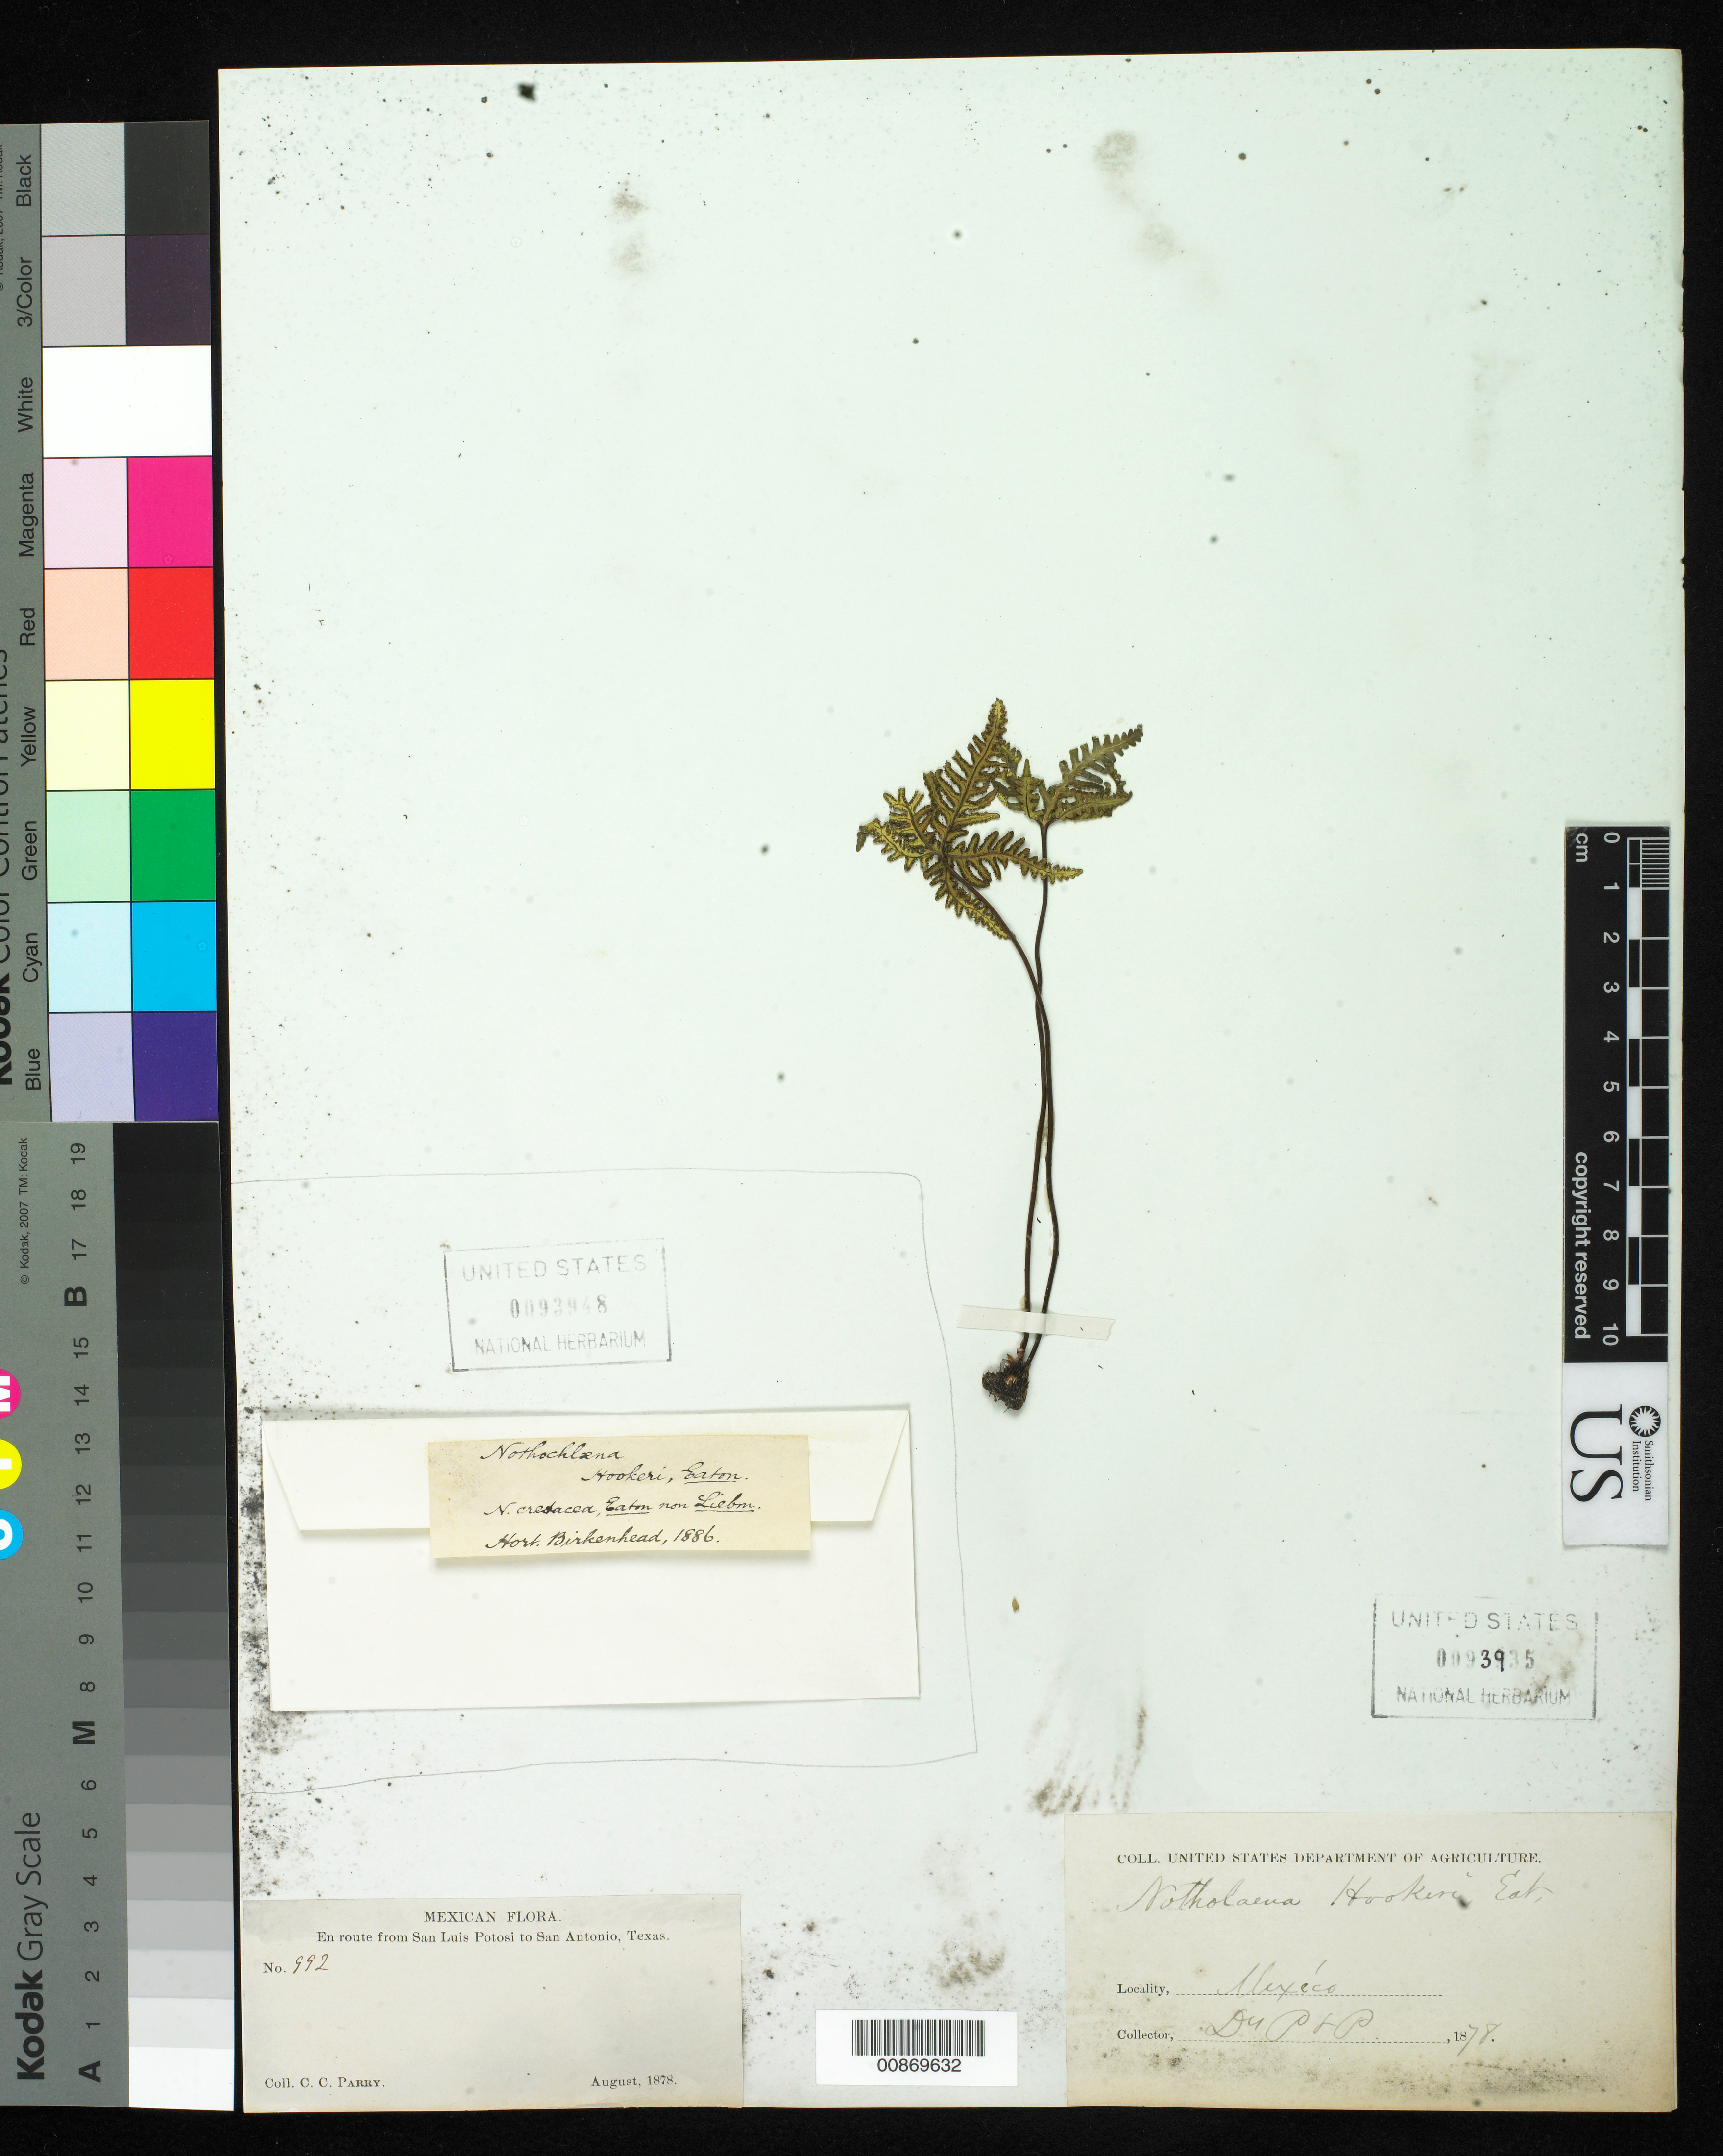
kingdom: Plantae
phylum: Tracheophyta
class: Polypodiopsida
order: Polypodiales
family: Pteridaceae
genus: Notholaena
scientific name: Notholaena standleyi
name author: Maxon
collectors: ex Hort. Birkenhead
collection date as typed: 1886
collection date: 1886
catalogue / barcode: US 93948-2